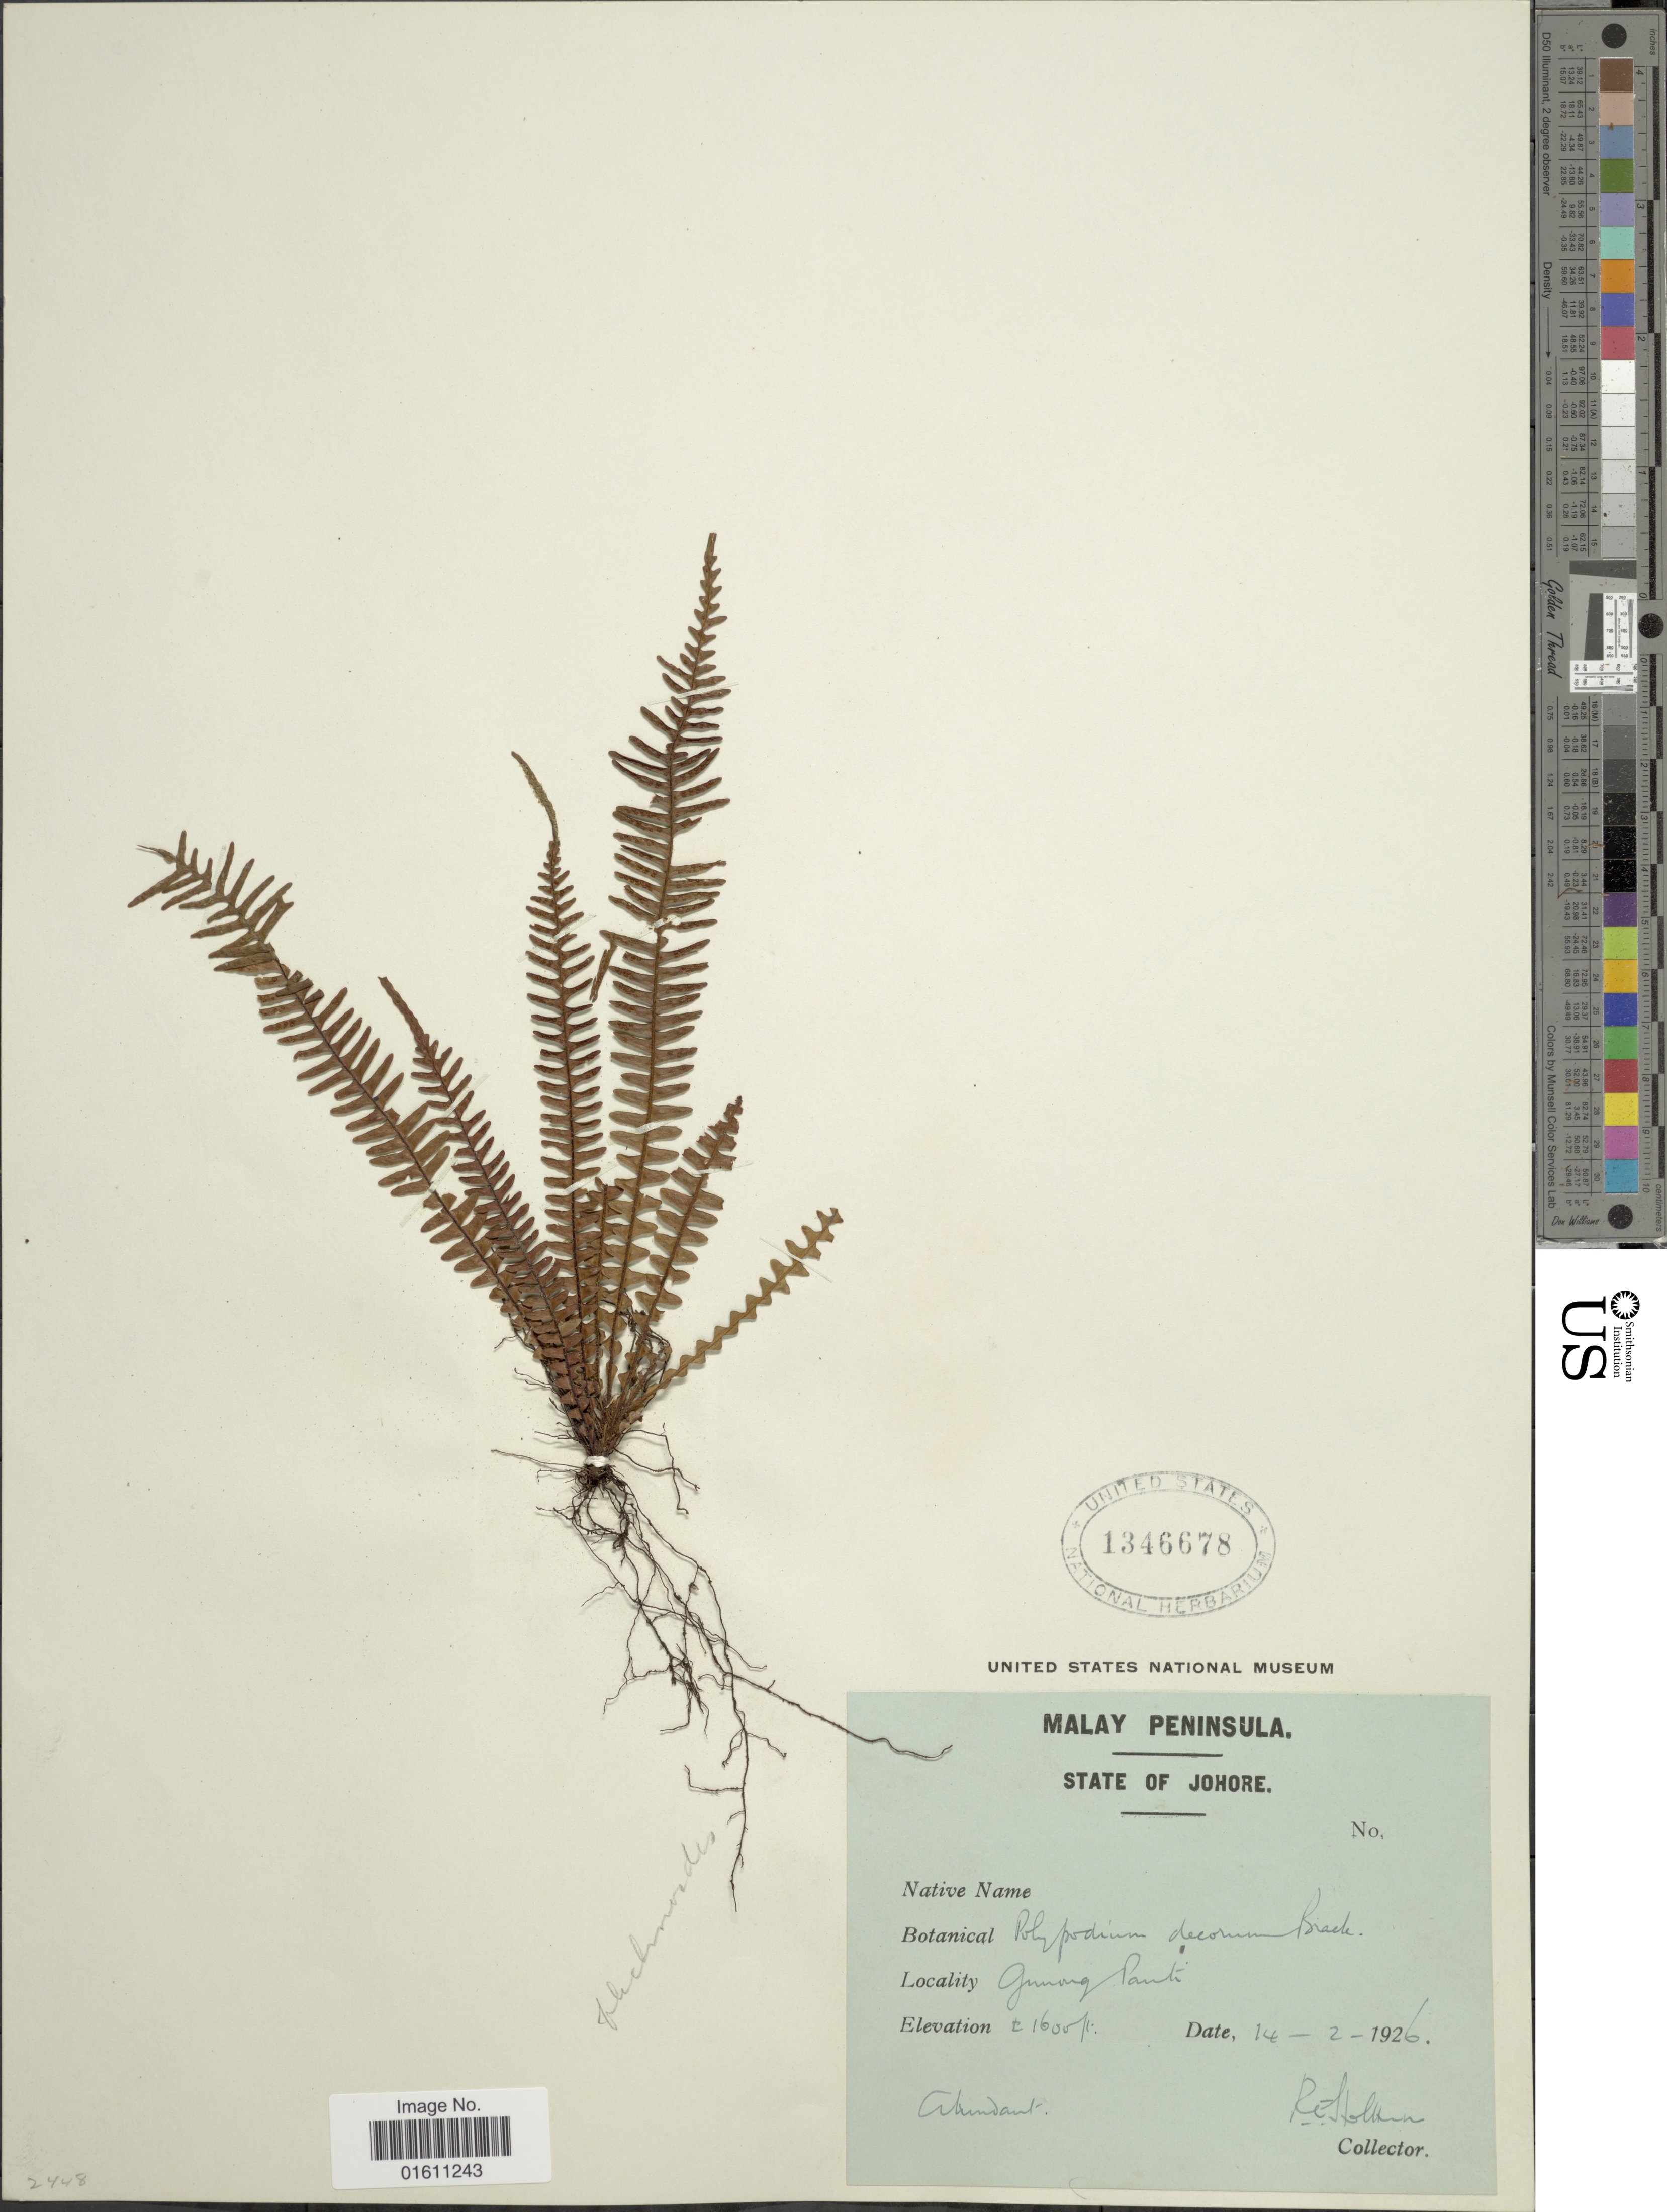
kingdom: Plantae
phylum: Tracheophyta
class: Polypodiopsida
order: Polypodiales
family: Polypodiaceae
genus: Ctenopterella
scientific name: Ctenopterella blechnoides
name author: (Grev.) Parris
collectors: R. E. Holttum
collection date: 1926-02-14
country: Malaysia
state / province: Johor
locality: Malay Peninsula, State of Johore. Guning Pank. [interpreted]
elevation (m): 488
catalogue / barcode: US 1346678